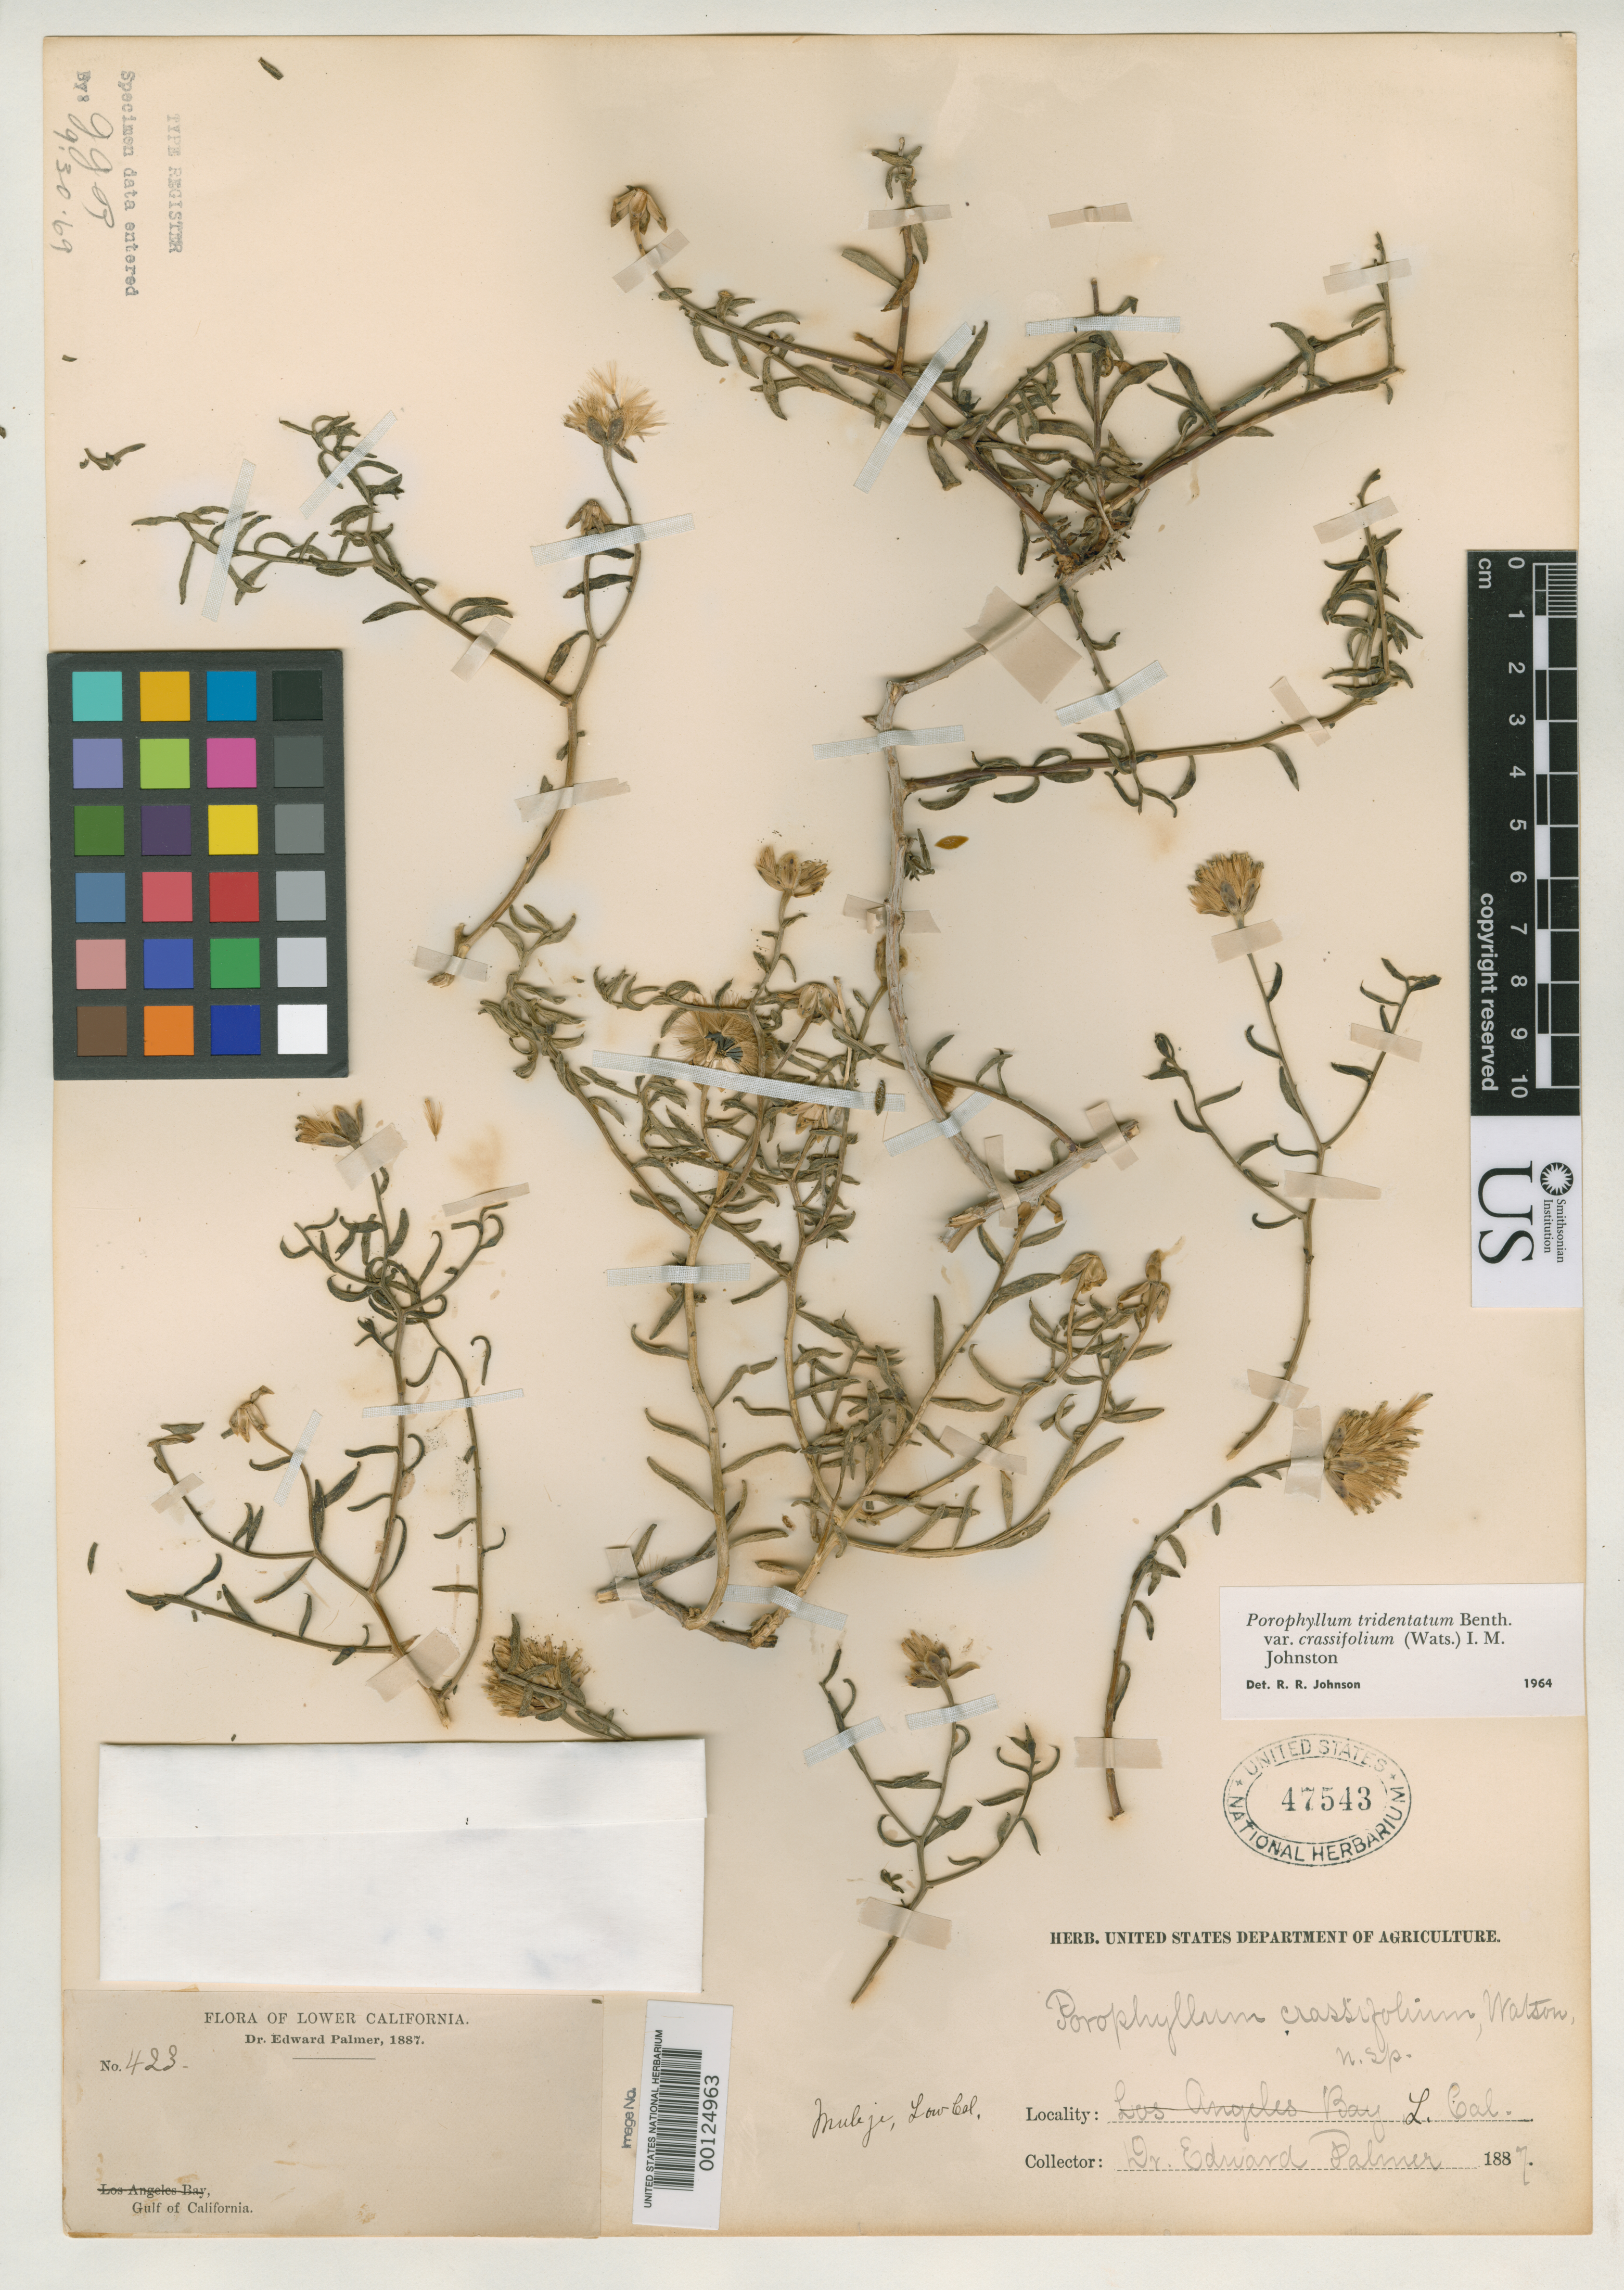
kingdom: Plantae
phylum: Tracheophyta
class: Magnoliopsida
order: Asterales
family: Asteraceae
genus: Porophyllum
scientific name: Porophyllum crassifolium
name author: S. Watson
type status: Isolectotype; Syntype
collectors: E. Palmer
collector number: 423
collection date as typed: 1887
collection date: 1887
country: Mexico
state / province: Baja California Sur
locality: Muleje. [protologue, "Muleje, on rocky hills and on sandy beaches near salt water; also collected by Dr. Palmer in 1870 on Carmen Island (423)"]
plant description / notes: Article title, "...collection of plants by Dr. E. Palmer, in 1887, about Guaymas, Mexico at Muleje and Los Angeles Bay in Lower California..." Protologue, "Muleje, on rocky hills and on sandy beaches near salt water; also collected by Dr. Palmer in 1870 on Carmen Island (423)".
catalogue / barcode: US 47543